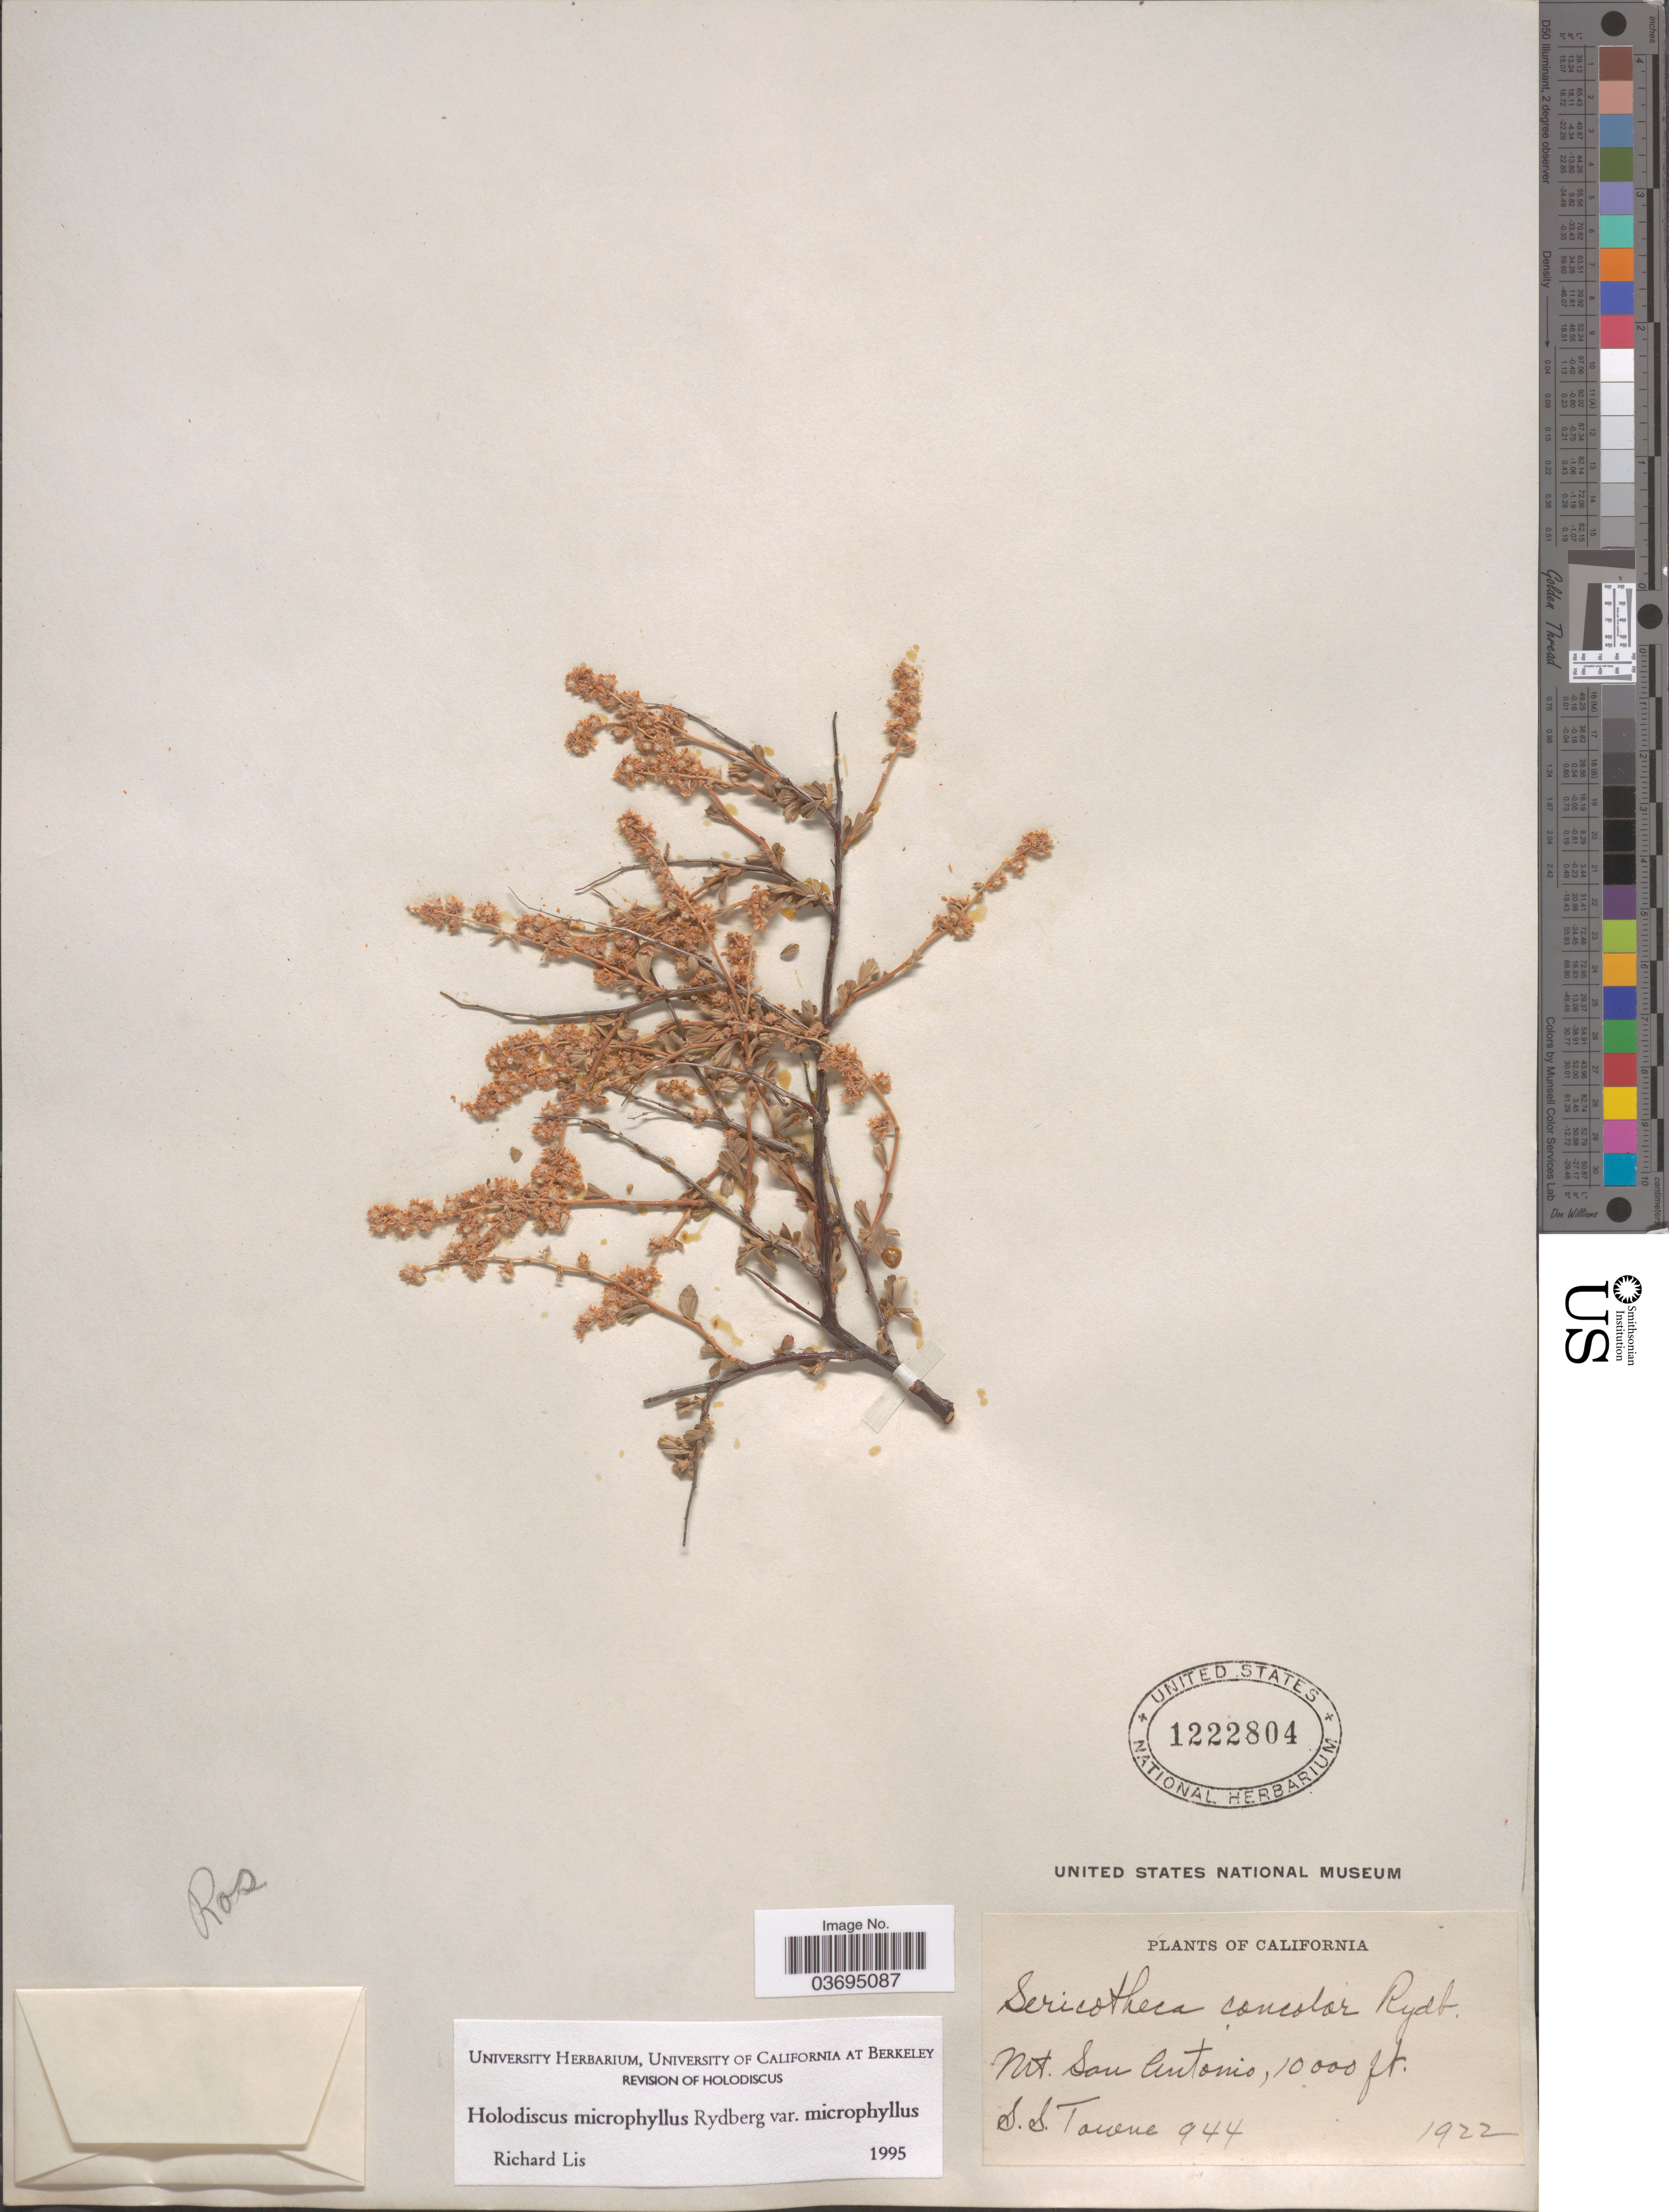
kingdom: Plantae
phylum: Tracheophyta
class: Magnoliopsida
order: Rosales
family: Rosaceae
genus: Holodiscus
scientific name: Holodiscus discolor var. microphyllus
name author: (Rydb.) Jeps.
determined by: Strong, Mark T., (BOT), Smithsonian Institution - National Museum of Natural History (UNITED STATES)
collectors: S. Towne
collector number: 944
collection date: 1922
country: United States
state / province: California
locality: Mt. San Antonio.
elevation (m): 3048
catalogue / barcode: US 1222804